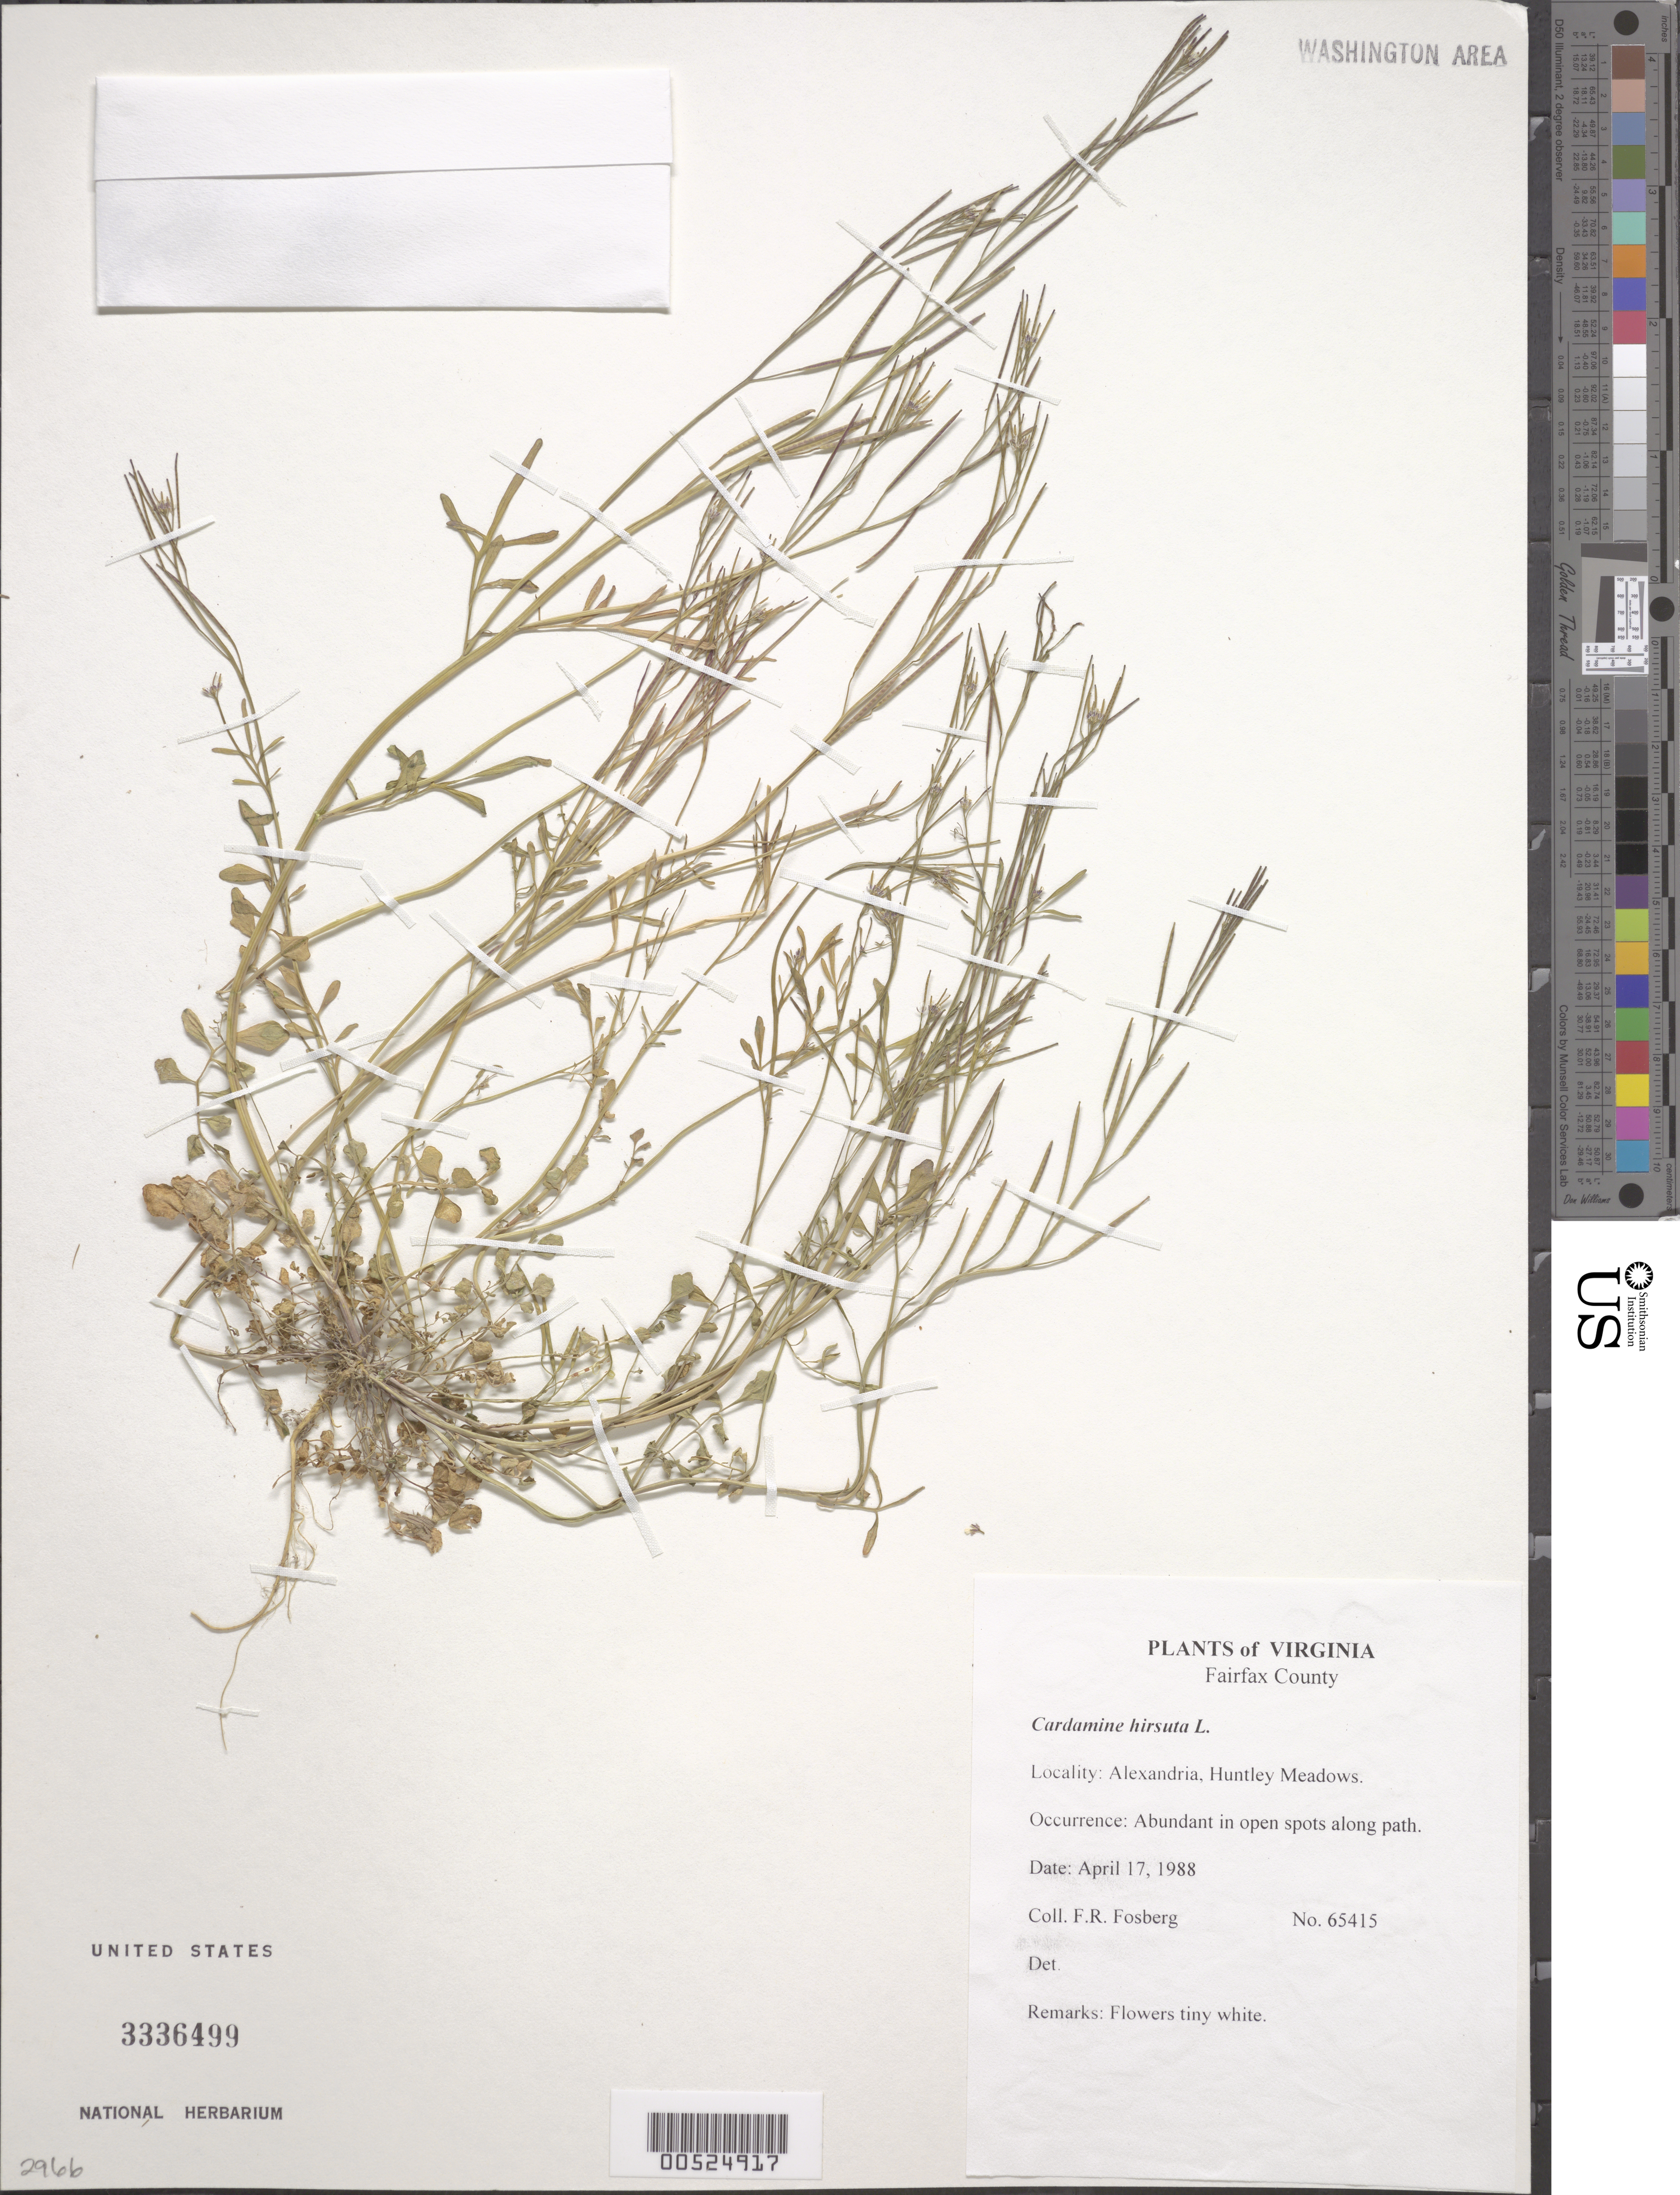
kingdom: Plantae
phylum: Tracheophyta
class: Magnoliopsida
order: Brassicales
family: Brassicaceae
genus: Cardamine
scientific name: Cardamine hirsuta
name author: L.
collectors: F. R. Fosberg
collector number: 65415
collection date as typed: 17 Apr 1988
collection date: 1988-04-17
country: United States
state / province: Virginia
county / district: City of Alexandria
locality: Alexandria, Huntley Meadows.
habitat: Abundant in open spots along path.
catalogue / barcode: US 3336499